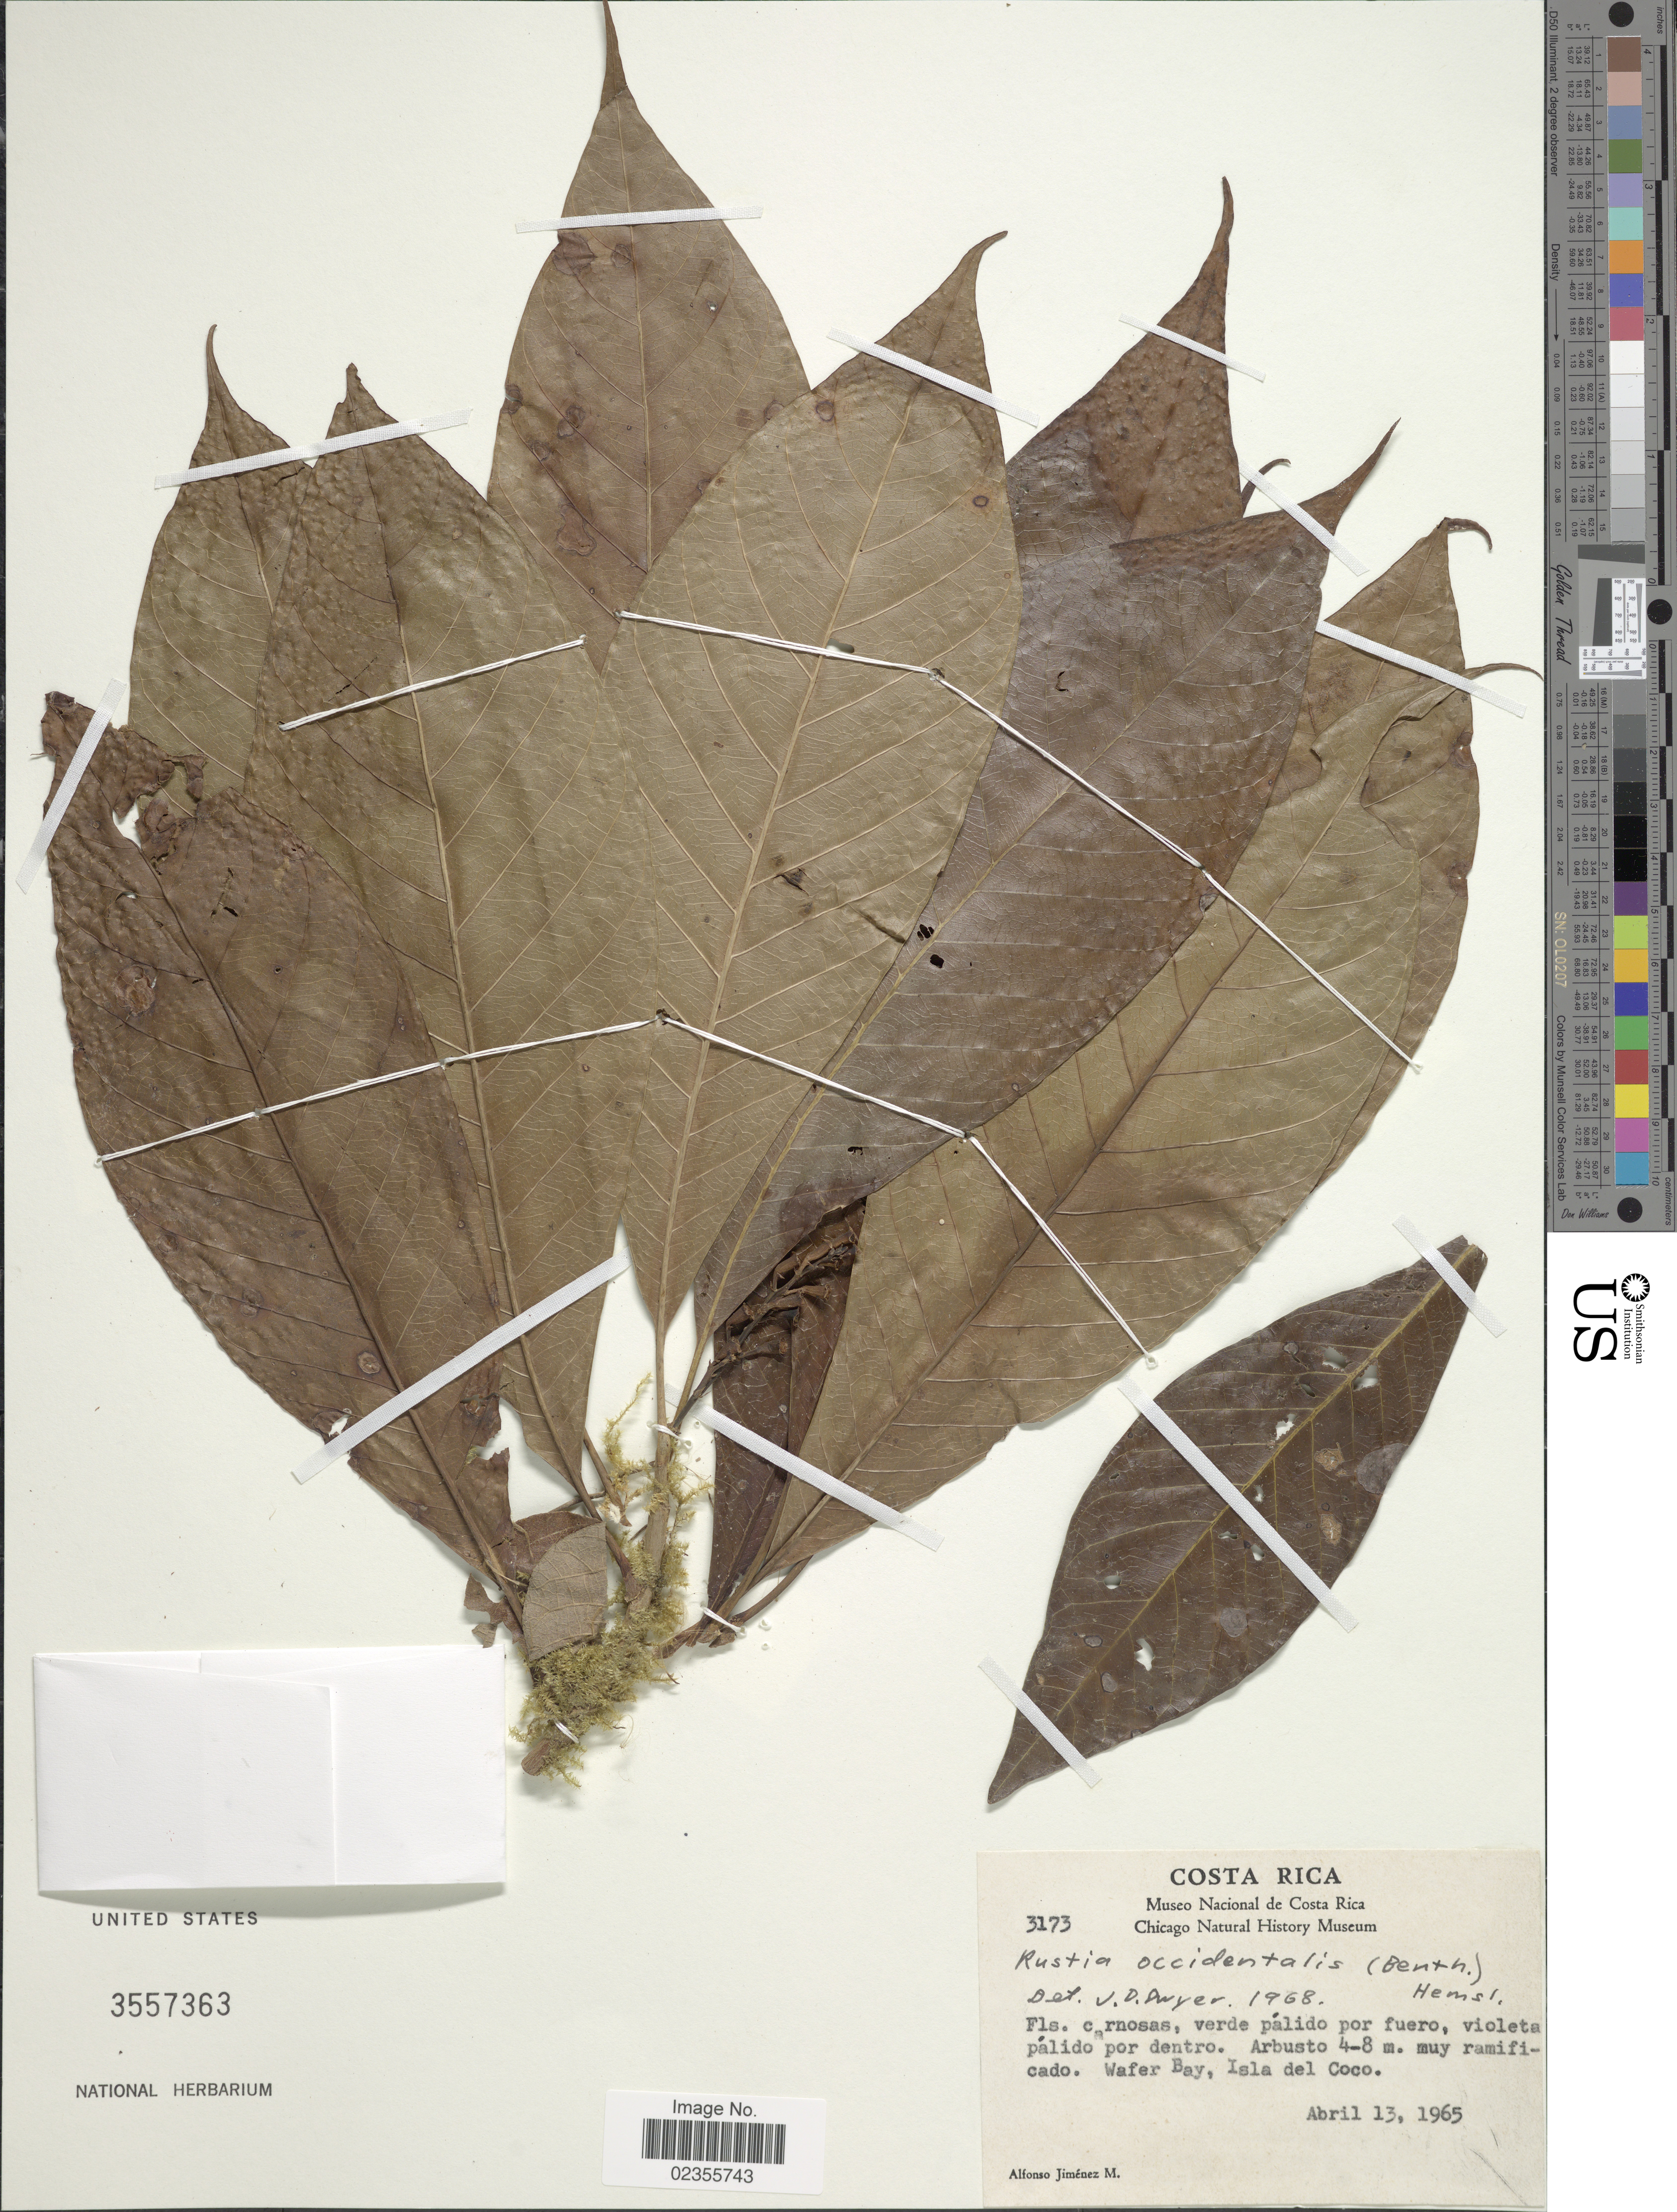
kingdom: Plantae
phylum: Tracheophyta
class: Magnoliopsida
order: Gentianales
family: Rubiaceae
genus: Rustia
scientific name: Rustia occidentalis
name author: (Benth.) Hemsl.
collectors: A. Jimenez M.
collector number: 3173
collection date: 1965-04-13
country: Costa Rica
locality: Wafer Bay, Isla del Coco.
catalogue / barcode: US 3557363